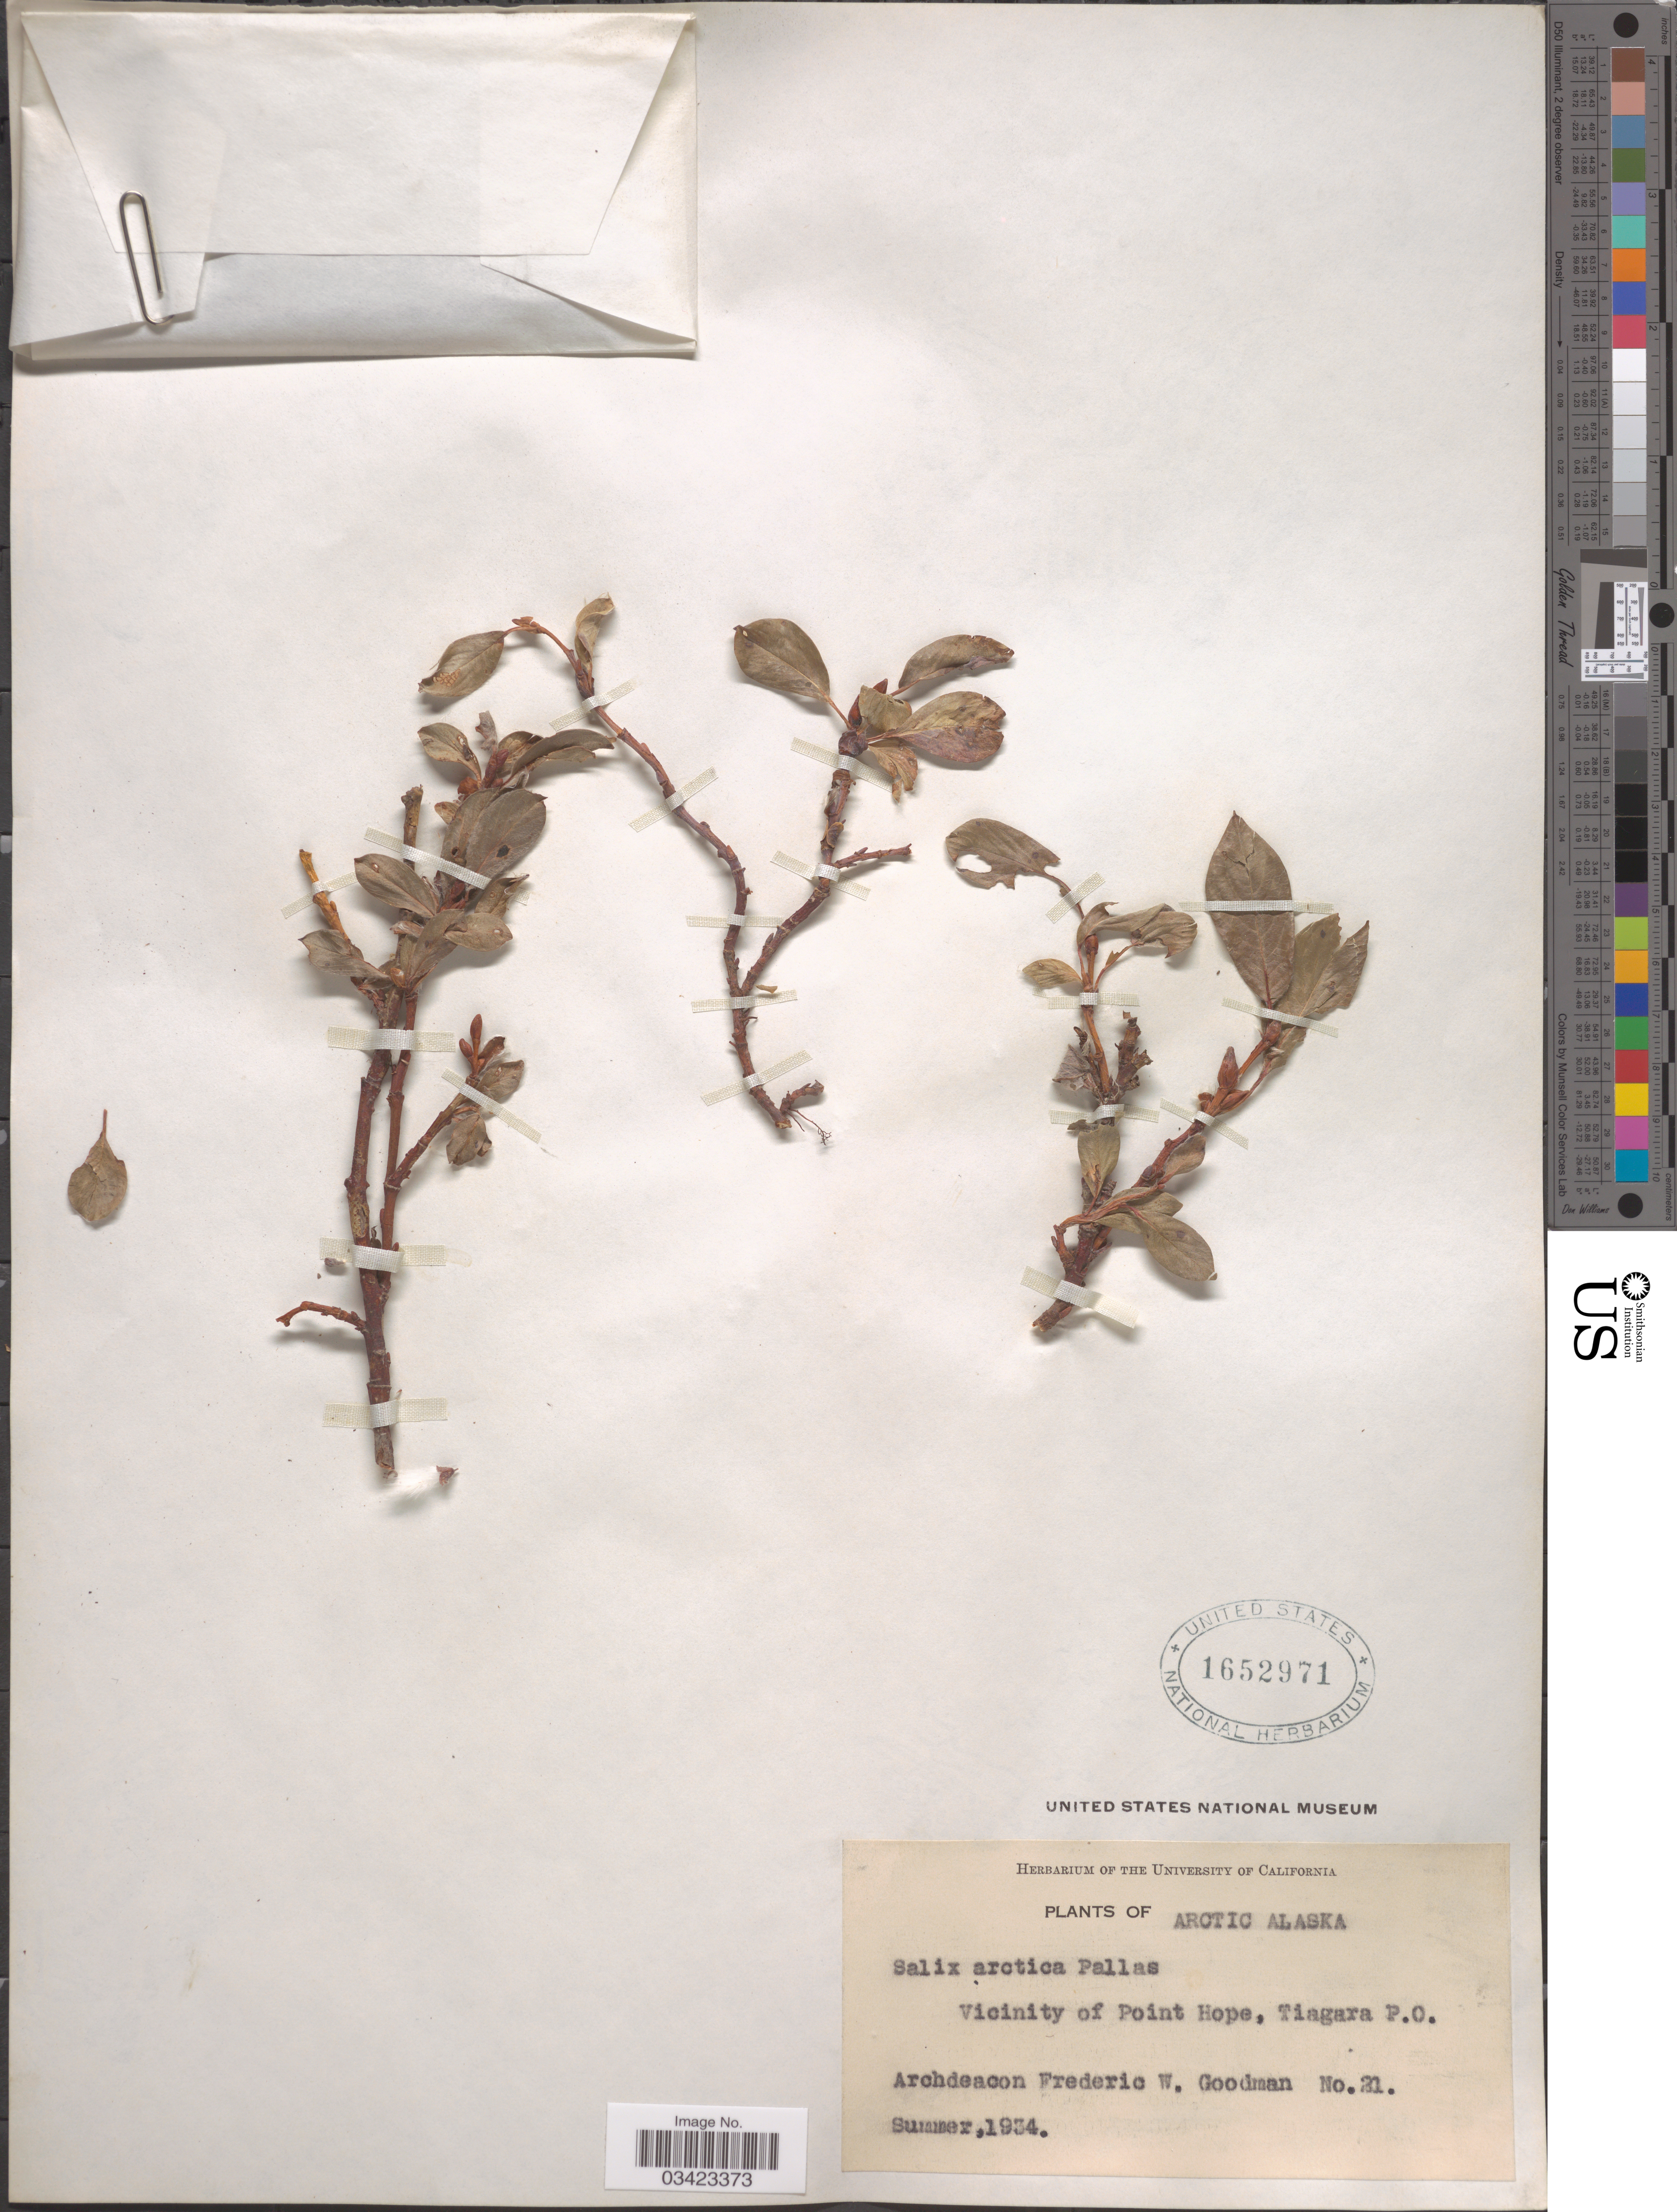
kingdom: Plantae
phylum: Tracheophyta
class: Magnoliopsida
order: Malpighiales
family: Salicaceae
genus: Salix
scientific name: Salix arctica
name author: Pall.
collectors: A. Goodman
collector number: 21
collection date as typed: Summer, 1934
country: United States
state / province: Alaska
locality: Arctic Alaska. Vicinity of Point Hope, Tiagara P.O.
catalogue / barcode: US 1652971